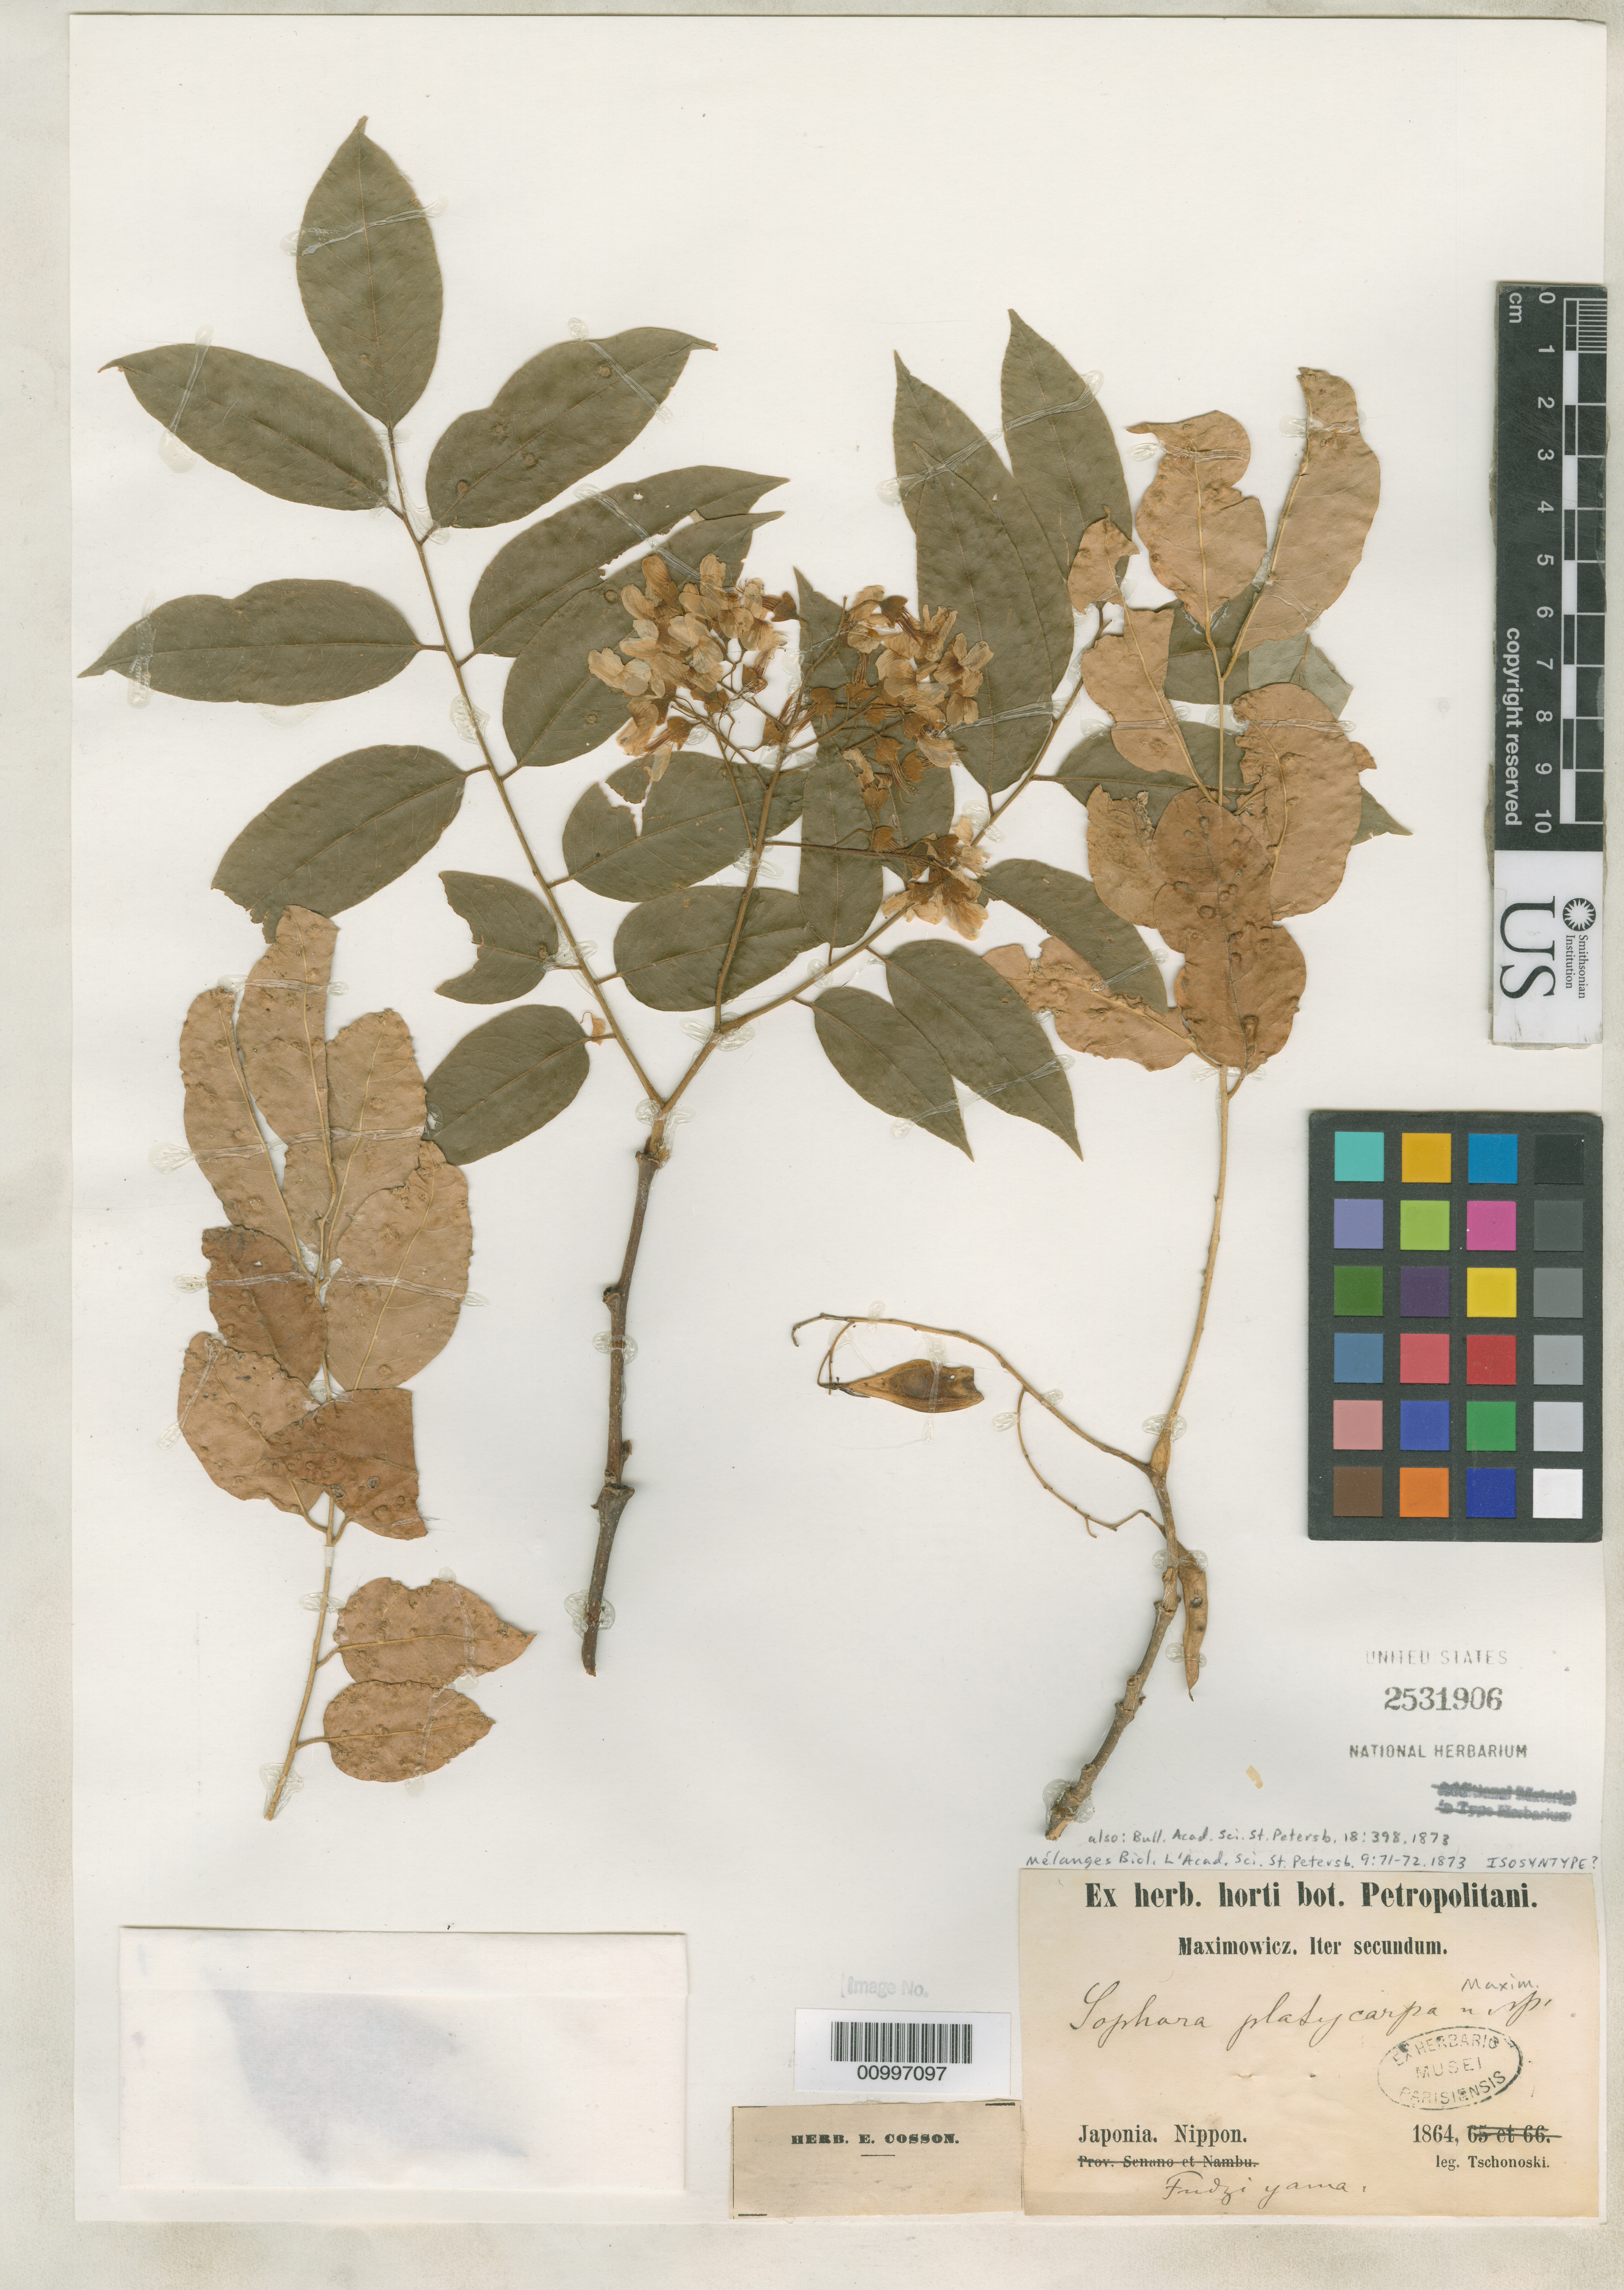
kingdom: Plantae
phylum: Tracheophyta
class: Magnoliopsida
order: Fabales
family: Fabaceae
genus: Sophora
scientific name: Sophora platycarpa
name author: Maxim.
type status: Isosyntype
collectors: S. Tschonoski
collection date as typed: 1864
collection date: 1864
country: Japan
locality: Fudziyama [Mt. Fuji].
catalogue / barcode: US 2531906